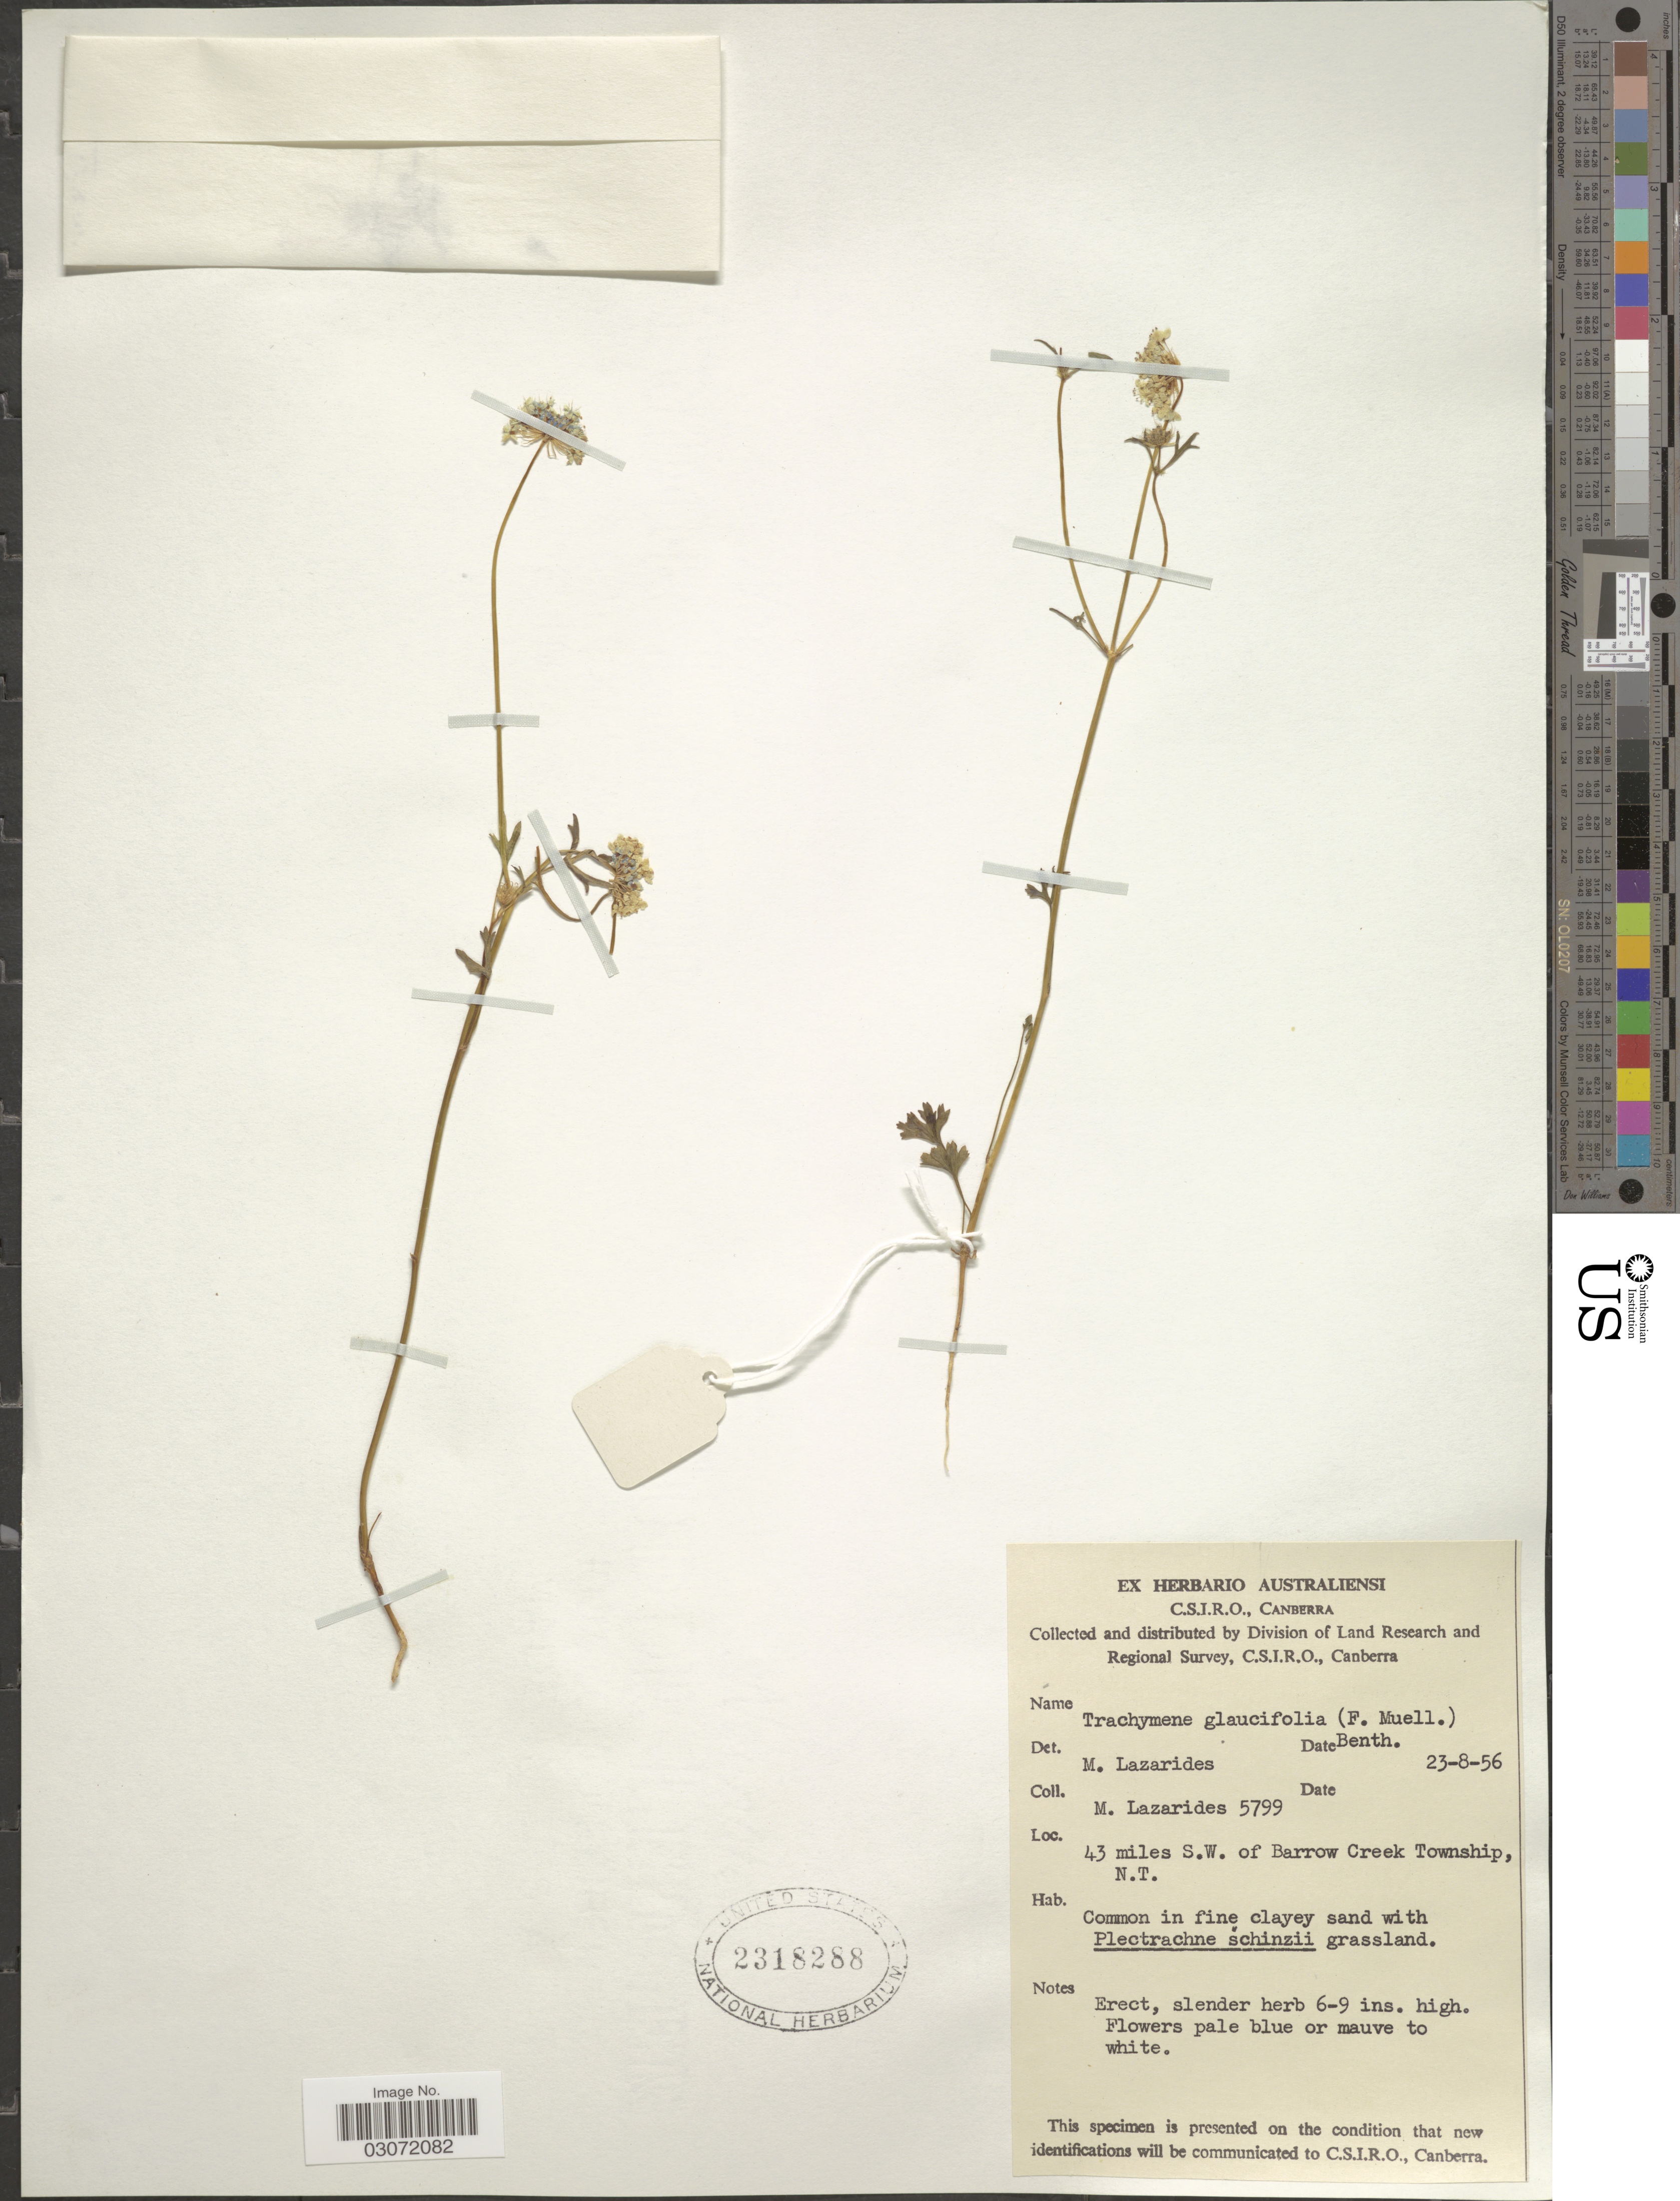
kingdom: Plantae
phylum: Tracheophyta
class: Magnoliopsida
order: Apiales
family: Araliaceae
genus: Trachymene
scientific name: Trachymene glaucifolia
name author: Benth.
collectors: M. Lazarides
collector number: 5799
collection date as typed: Transcribed d/m/y: 23/8/56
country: Australia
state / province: Northern Territory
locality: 43 miles S.W. of Barrow Creek Township, N.T.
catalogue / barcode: US 2318288